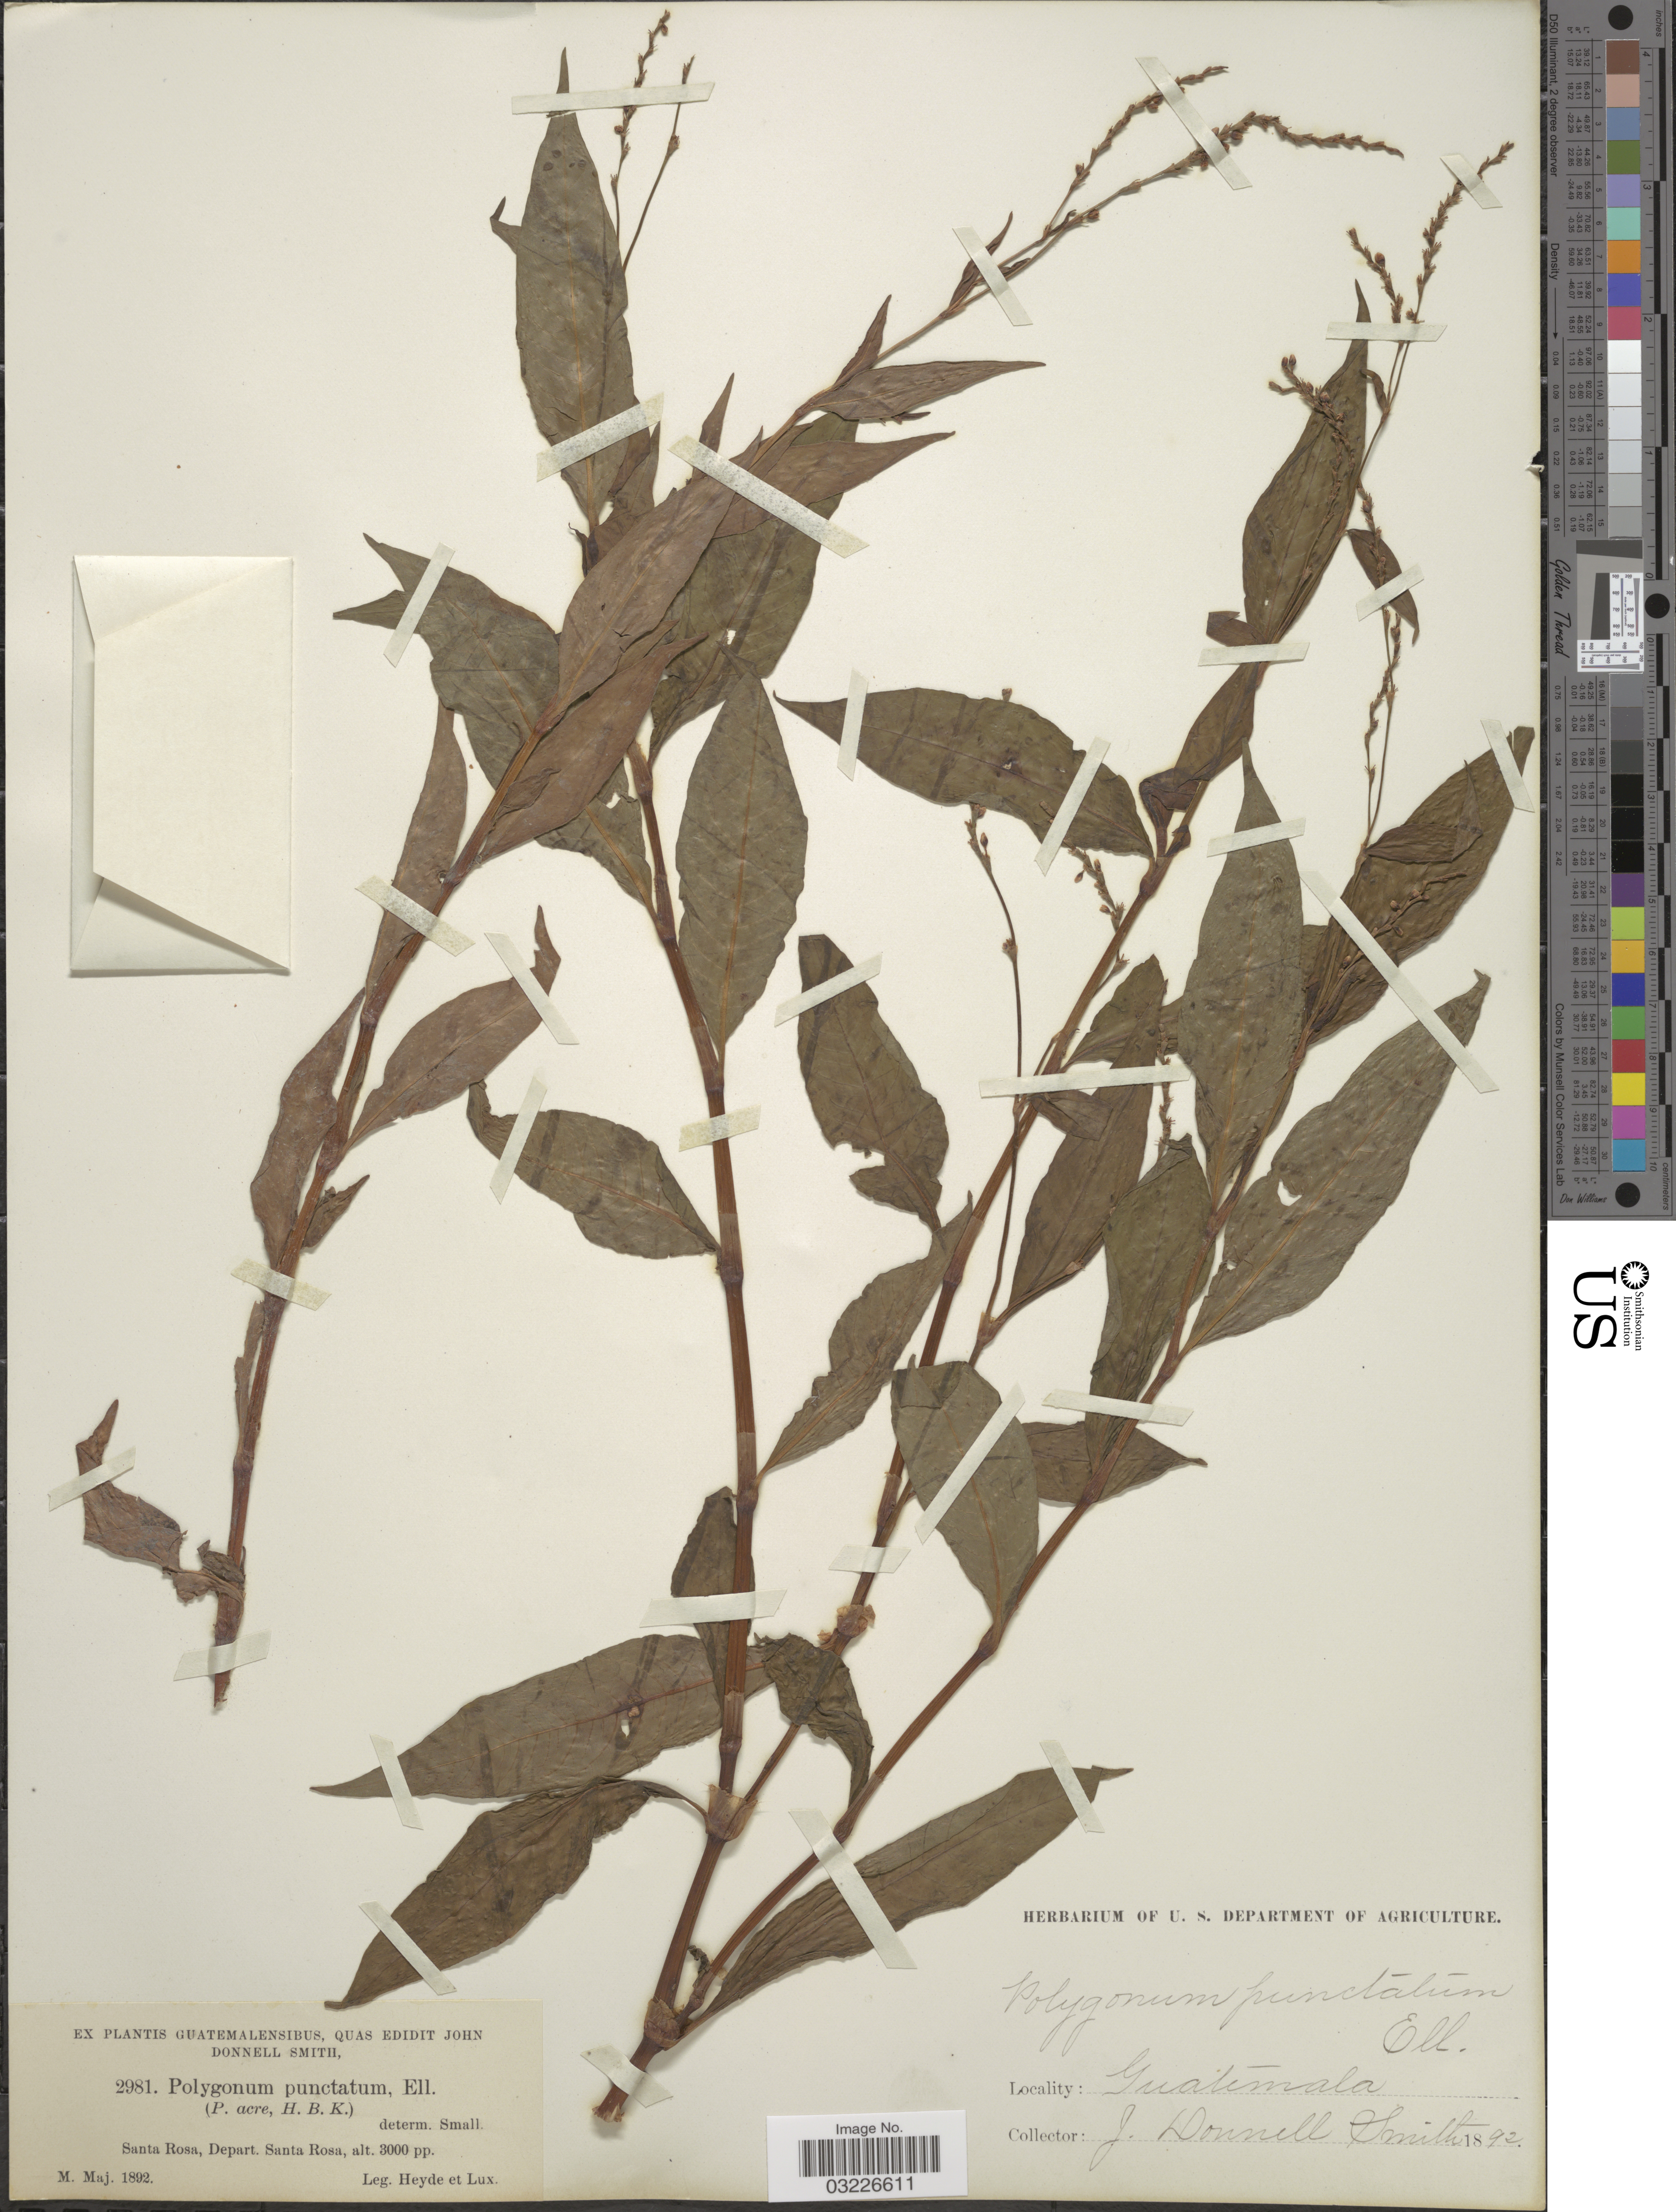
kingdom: Plantae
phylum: Tracheophyta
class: Magnoliopsida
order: Caryophyllales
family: Polygonaceae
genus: Polygonum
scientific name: Polygonum opelousanum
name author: Riddell ex Small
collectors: Heyde, Lux & J. Donnell Smith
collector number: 2981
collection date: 1892-05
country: Guatemala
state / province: Santa Rosa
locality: Santa Rosa, Depart. Santa Rosa.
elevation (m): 914